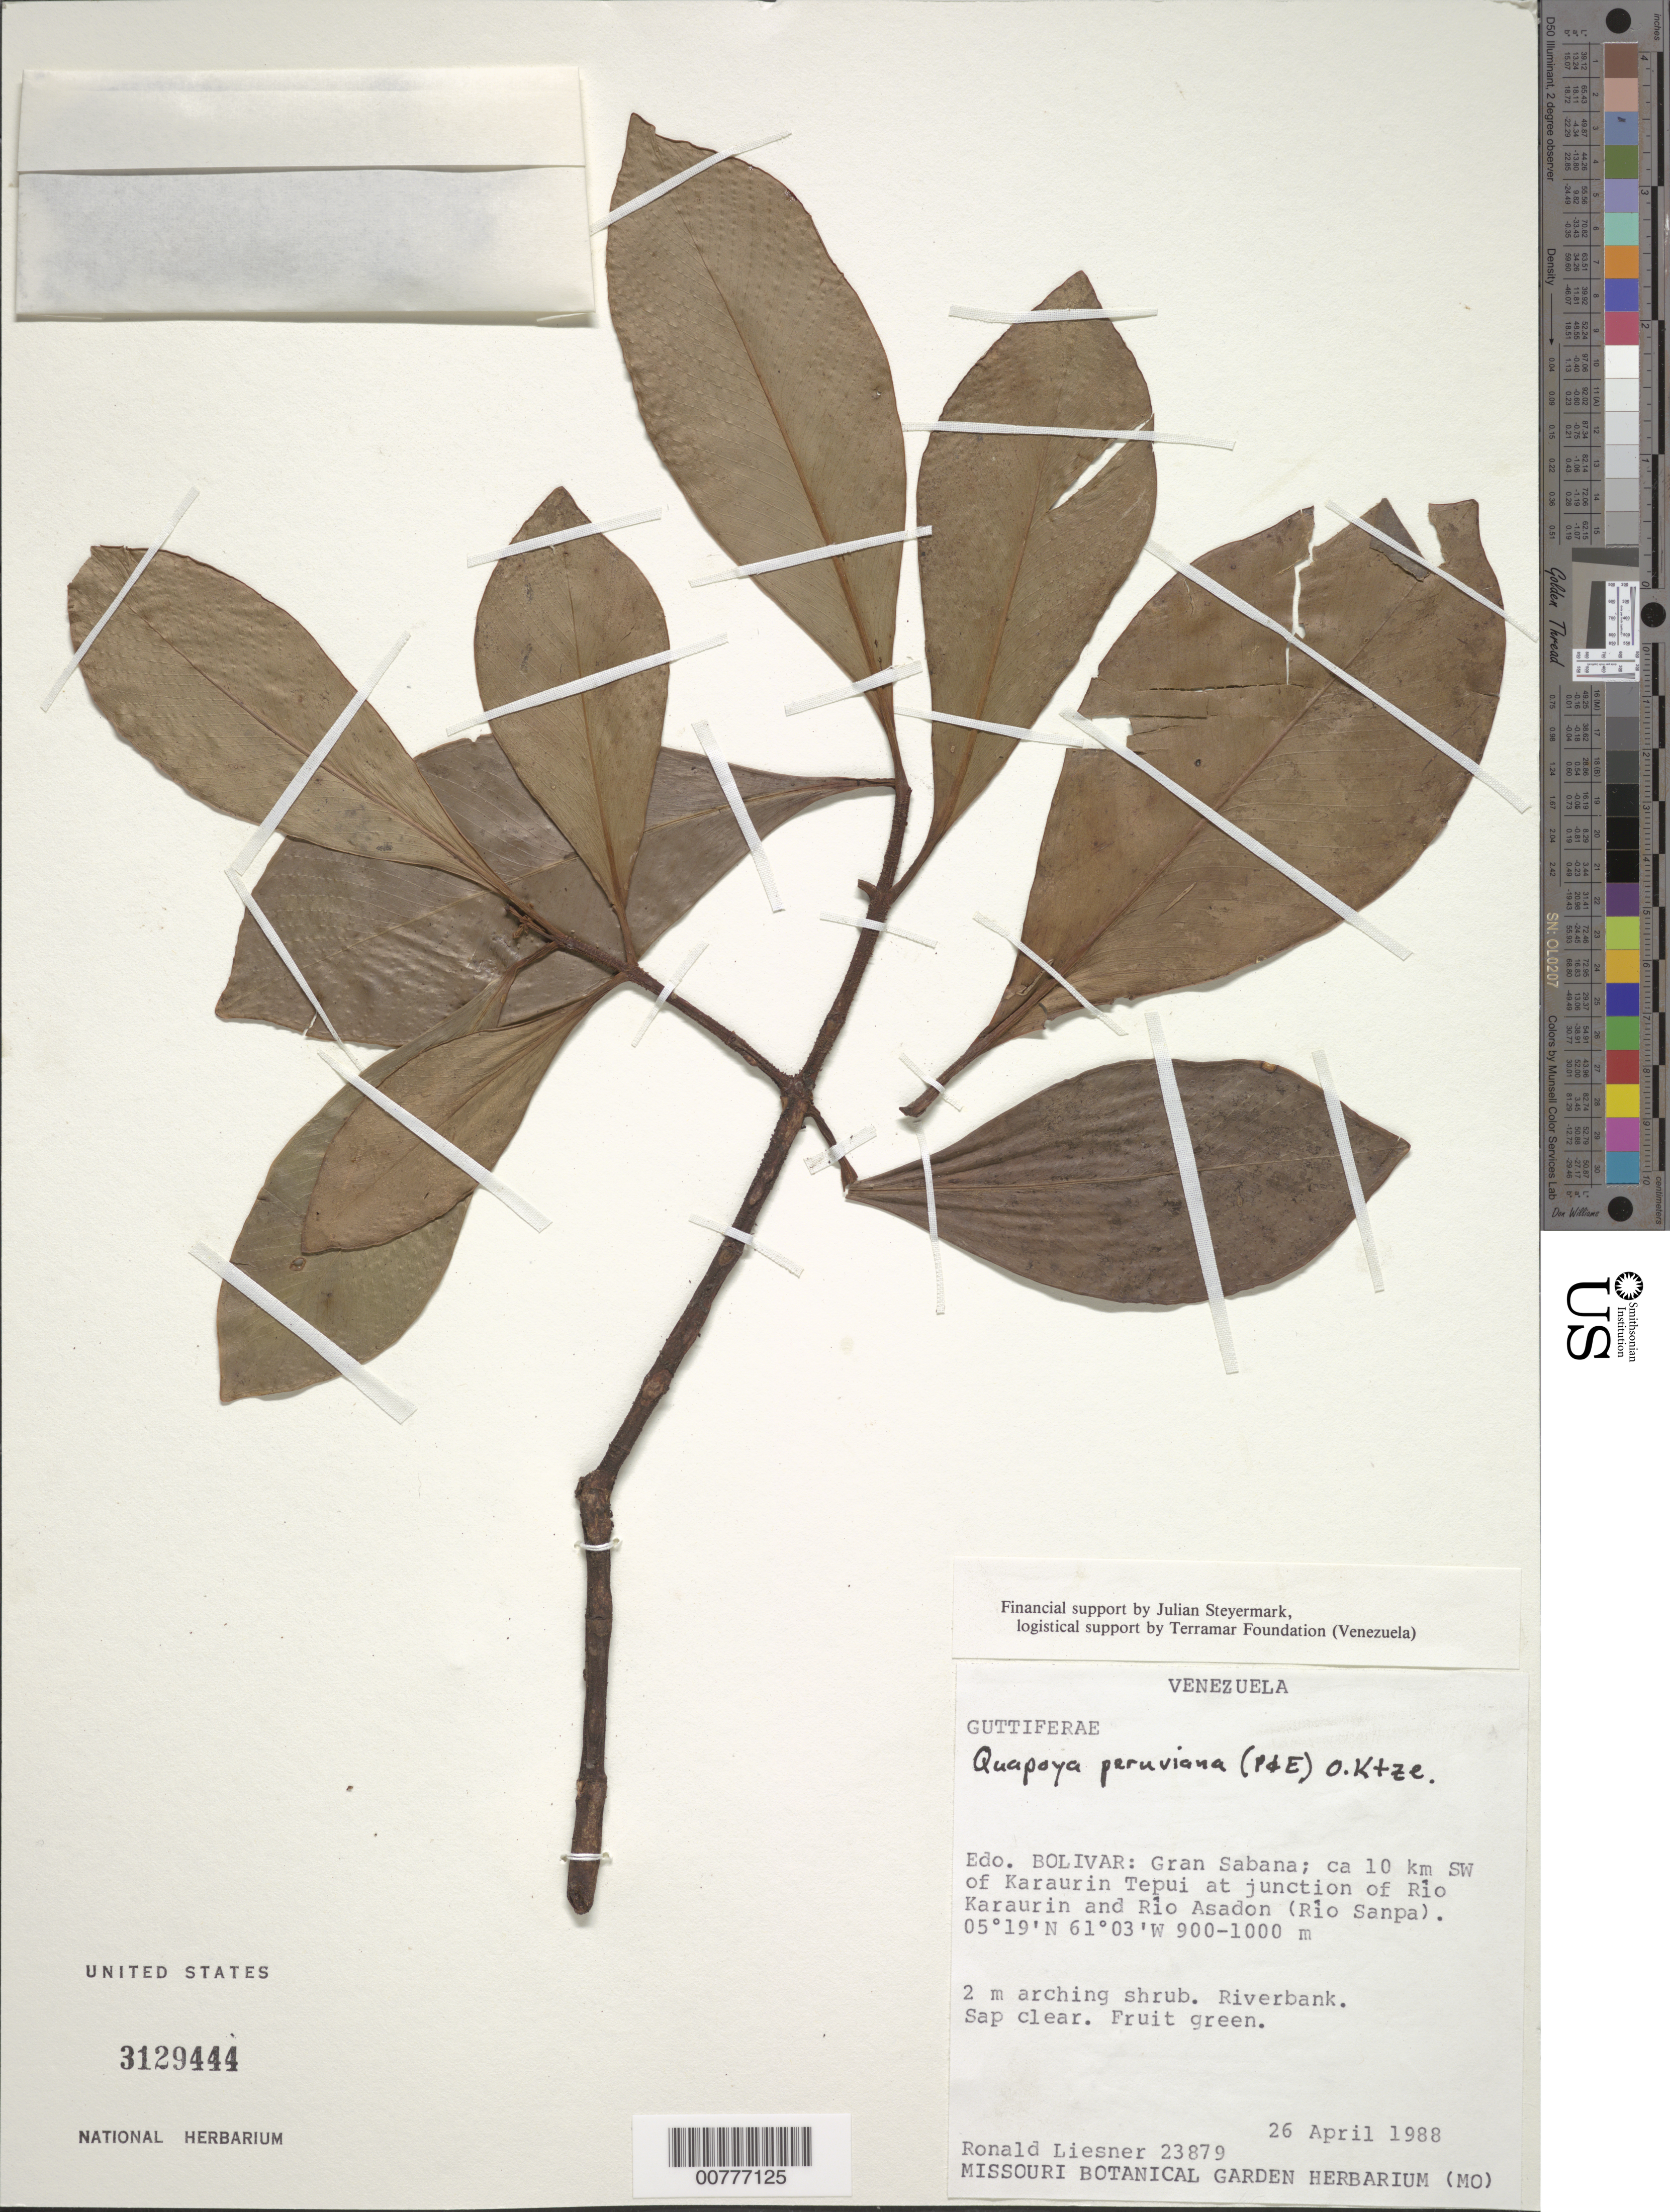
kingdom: Plantae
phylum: Tracheophyta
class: Magnoliopsida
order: Ericales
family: Primulaceae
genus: Cybianthus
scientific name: Cybianthus peruvianus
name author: (A. DC.) Miq.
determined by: Pipoly, J. J., III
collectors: R. L. Liesner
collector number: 23879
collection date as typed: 26-Apr-88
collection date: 1988-04-26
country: Venezuela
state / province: Bolívar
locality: Gran Sabana, ca 10 km SW of Karaurin tepuí at junction of Río Karaurin and Río Asadon (Río Sanpa)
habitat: Riverbank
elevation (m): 900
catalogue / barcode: US 3129444